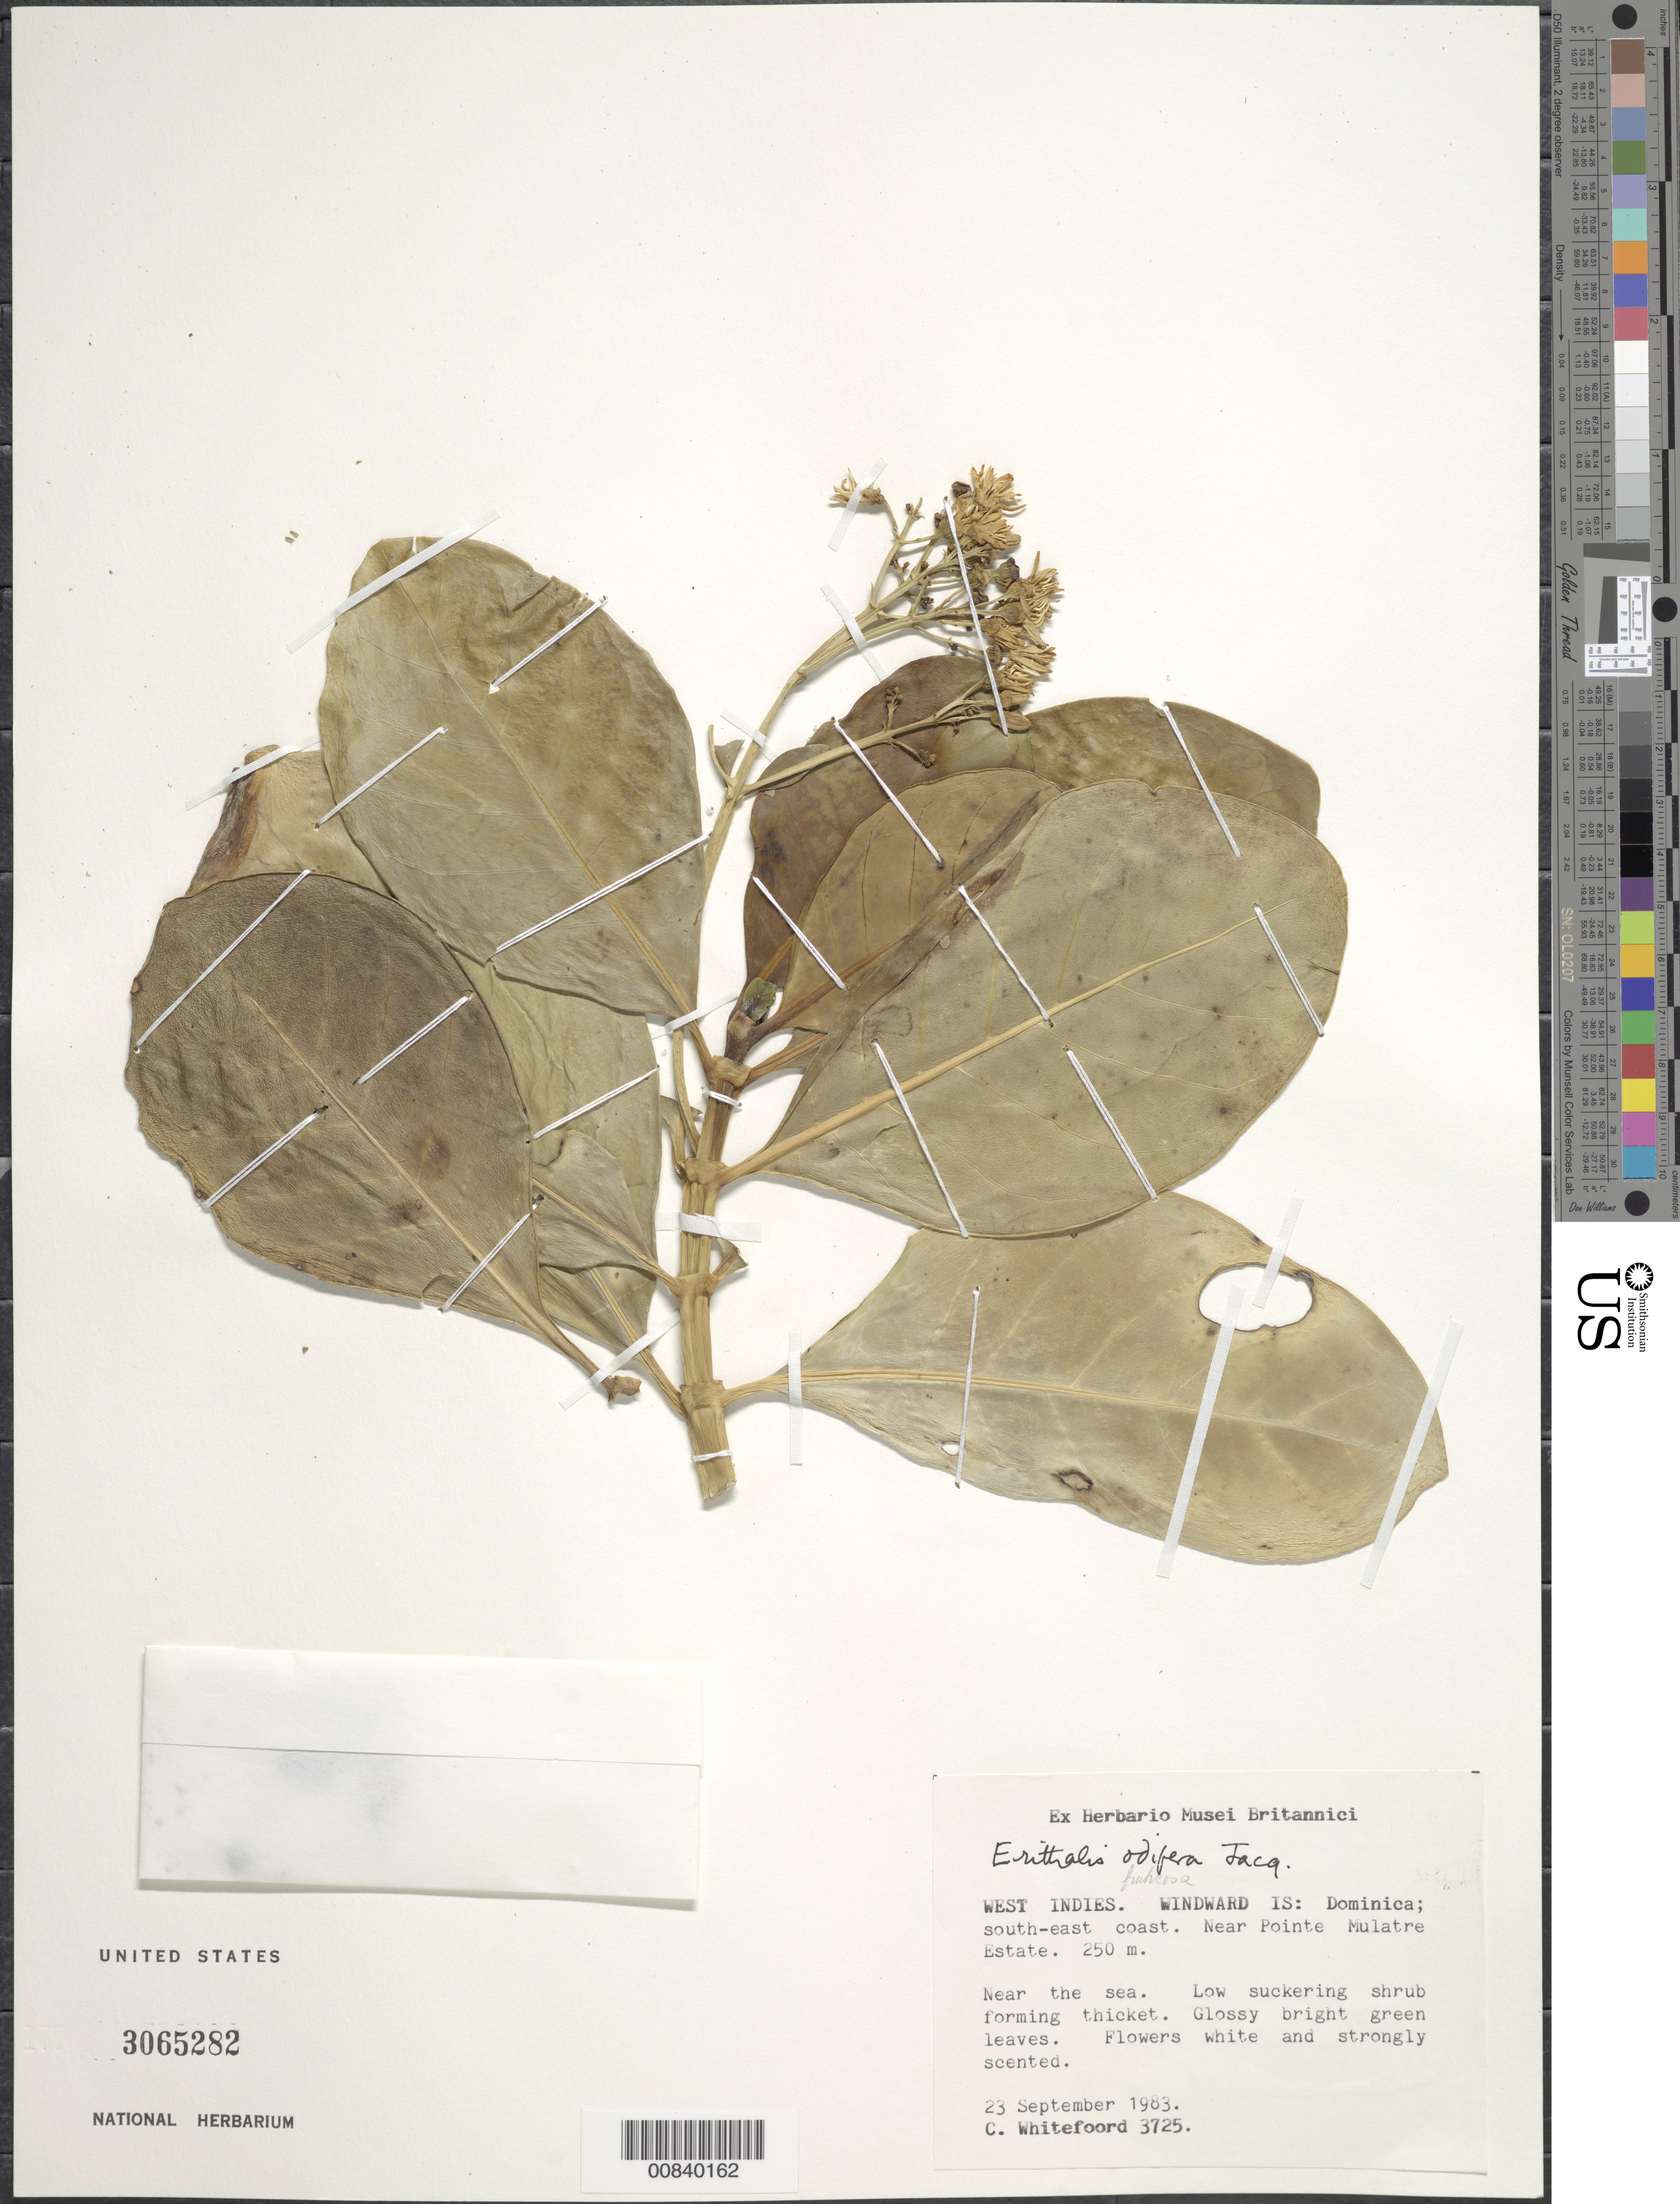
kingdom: Plantae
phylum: Tracheophyta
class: Magnoliopsida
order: Gentianales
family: Rubiaceae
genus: Erithalis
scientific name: Erithalis fruticosa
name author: L.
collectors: C. Whitefoord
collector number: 3725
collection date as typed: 23 Sep 1983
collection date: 1983-09-23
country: Dominica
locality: Southeast coast. Near Pointe Mulatre Estate.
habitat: Near the sea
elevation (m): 250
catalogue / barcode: US 3065282